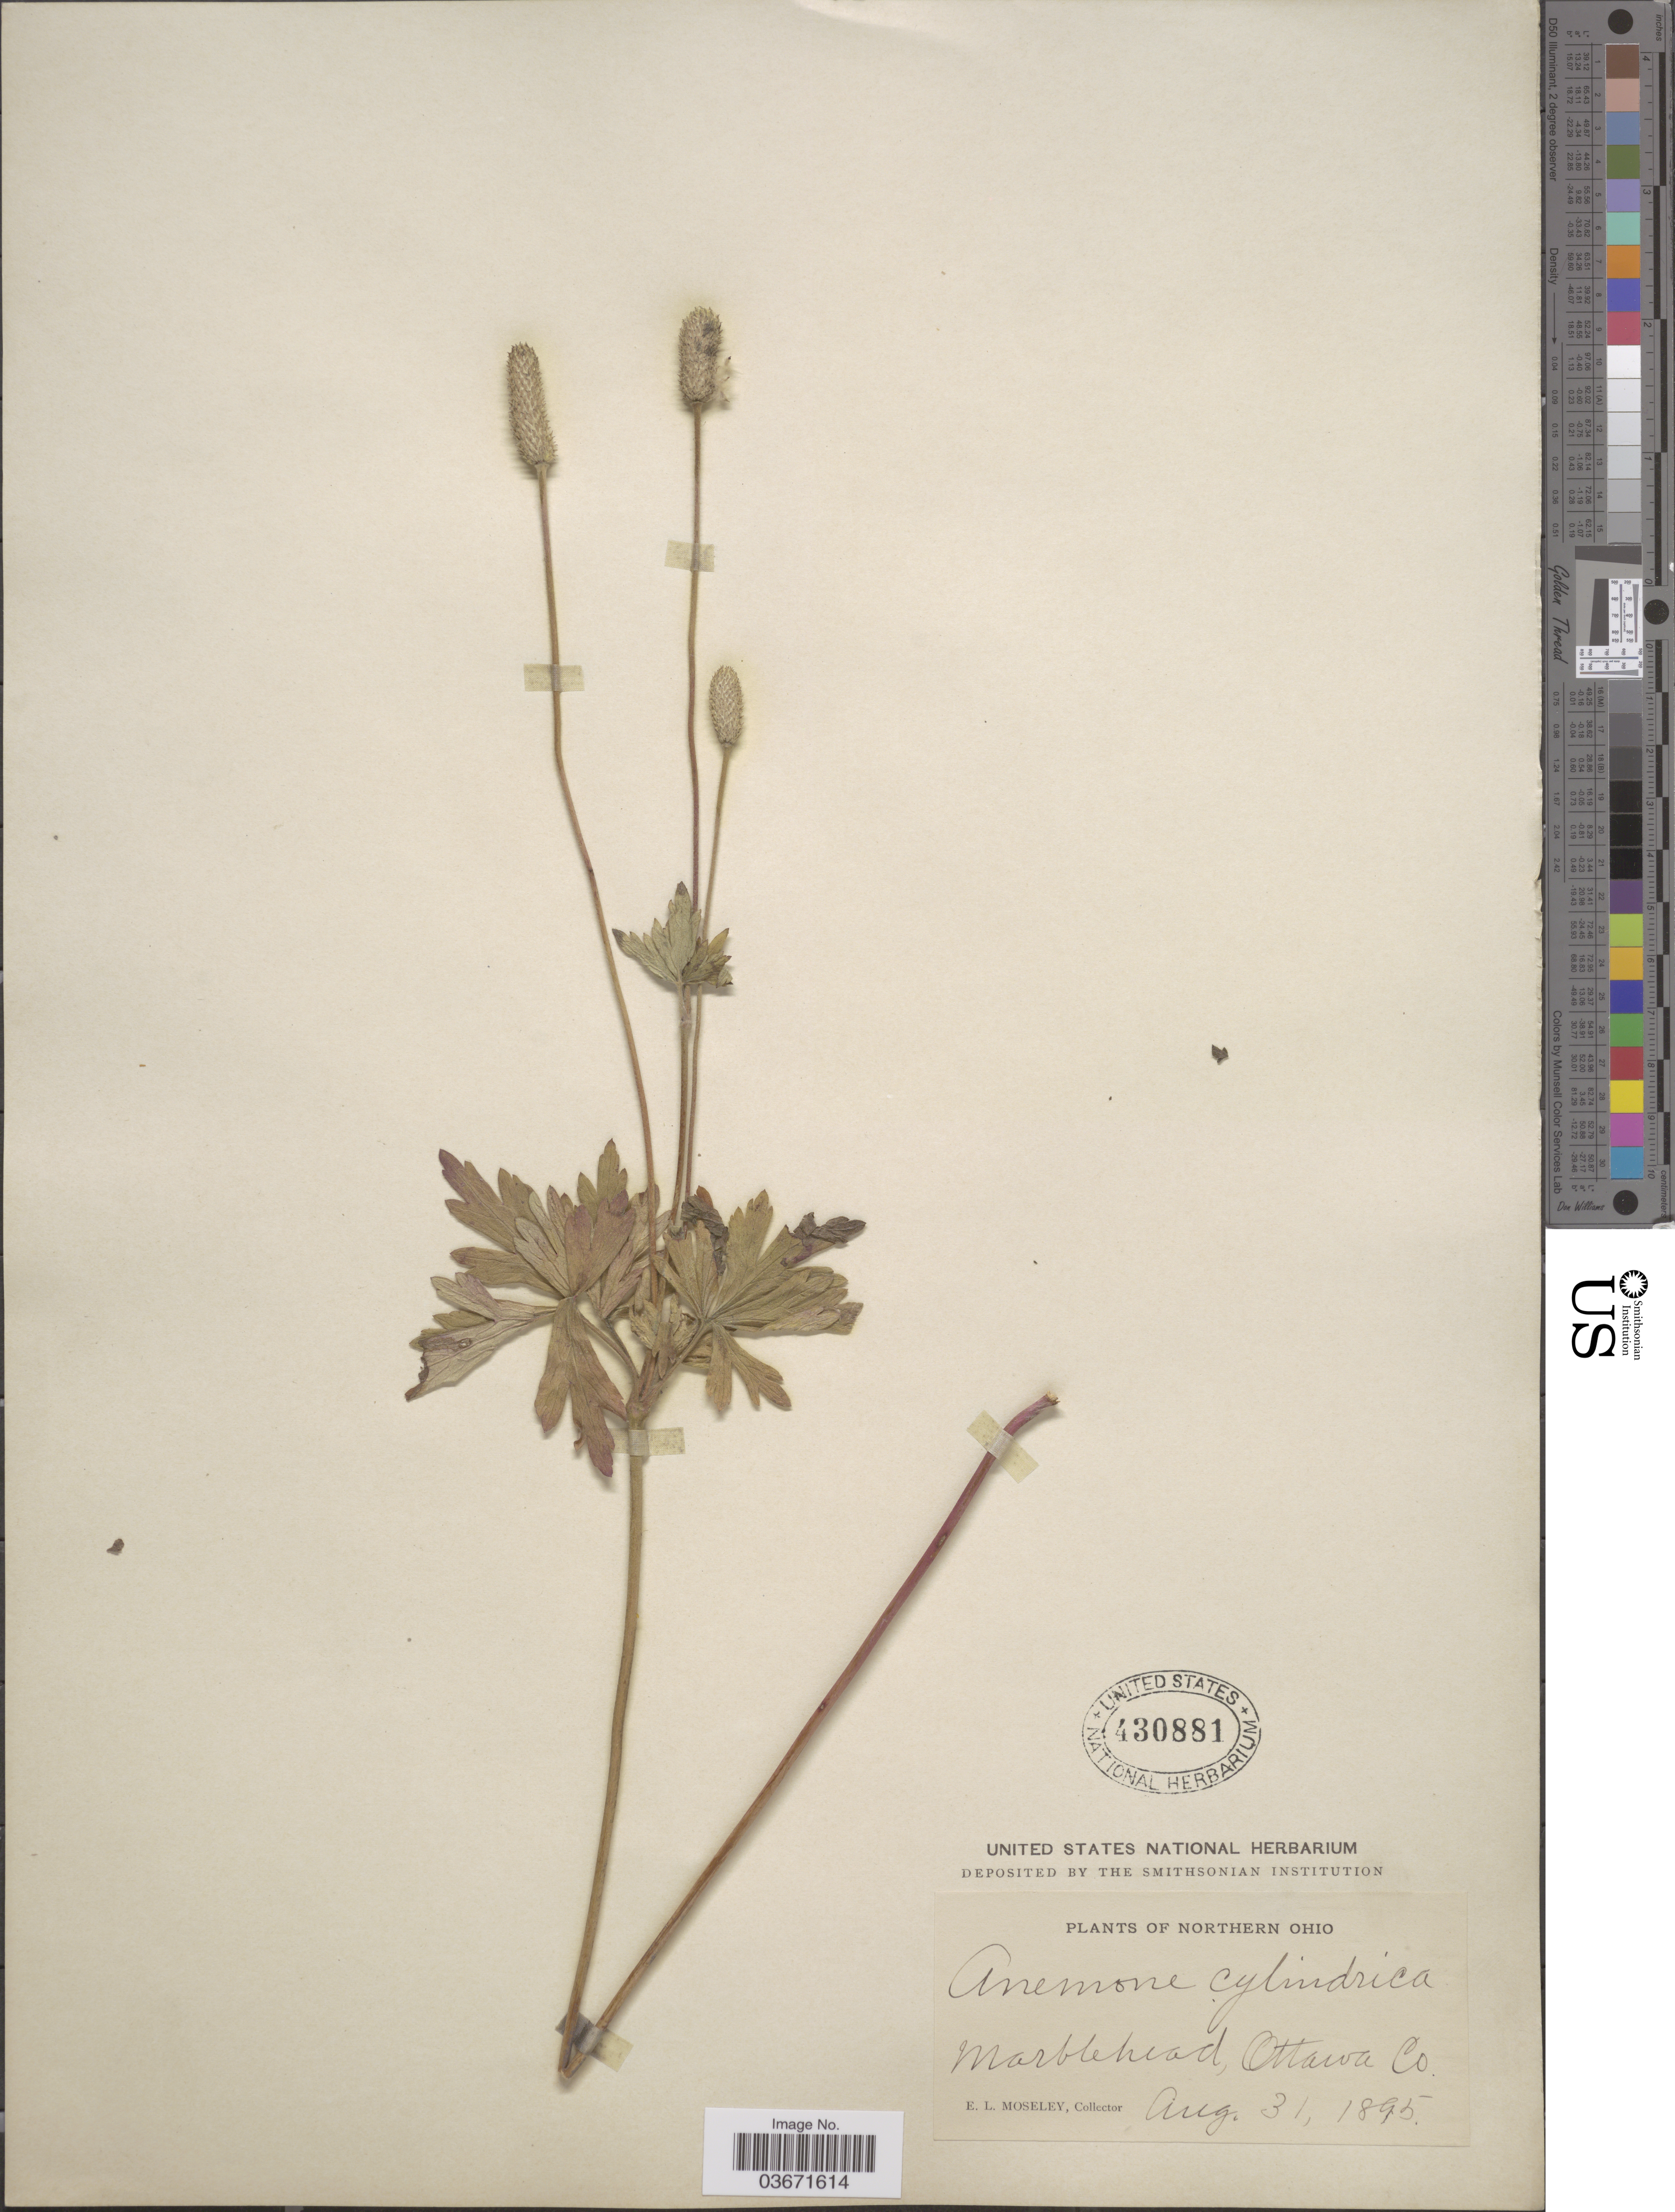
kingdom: Plantae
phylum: Tracheophyta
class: Magnoliopsida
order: Ranunculales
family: Ranunculaceae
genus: Anemone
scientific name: Anemone cylindrica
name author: A. Gray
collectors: E. Moseley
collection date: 1895-08-31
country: United States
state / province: Ohio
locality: Northern Ohio. Marblehead, Ottawa Co.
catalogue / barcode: US 430881